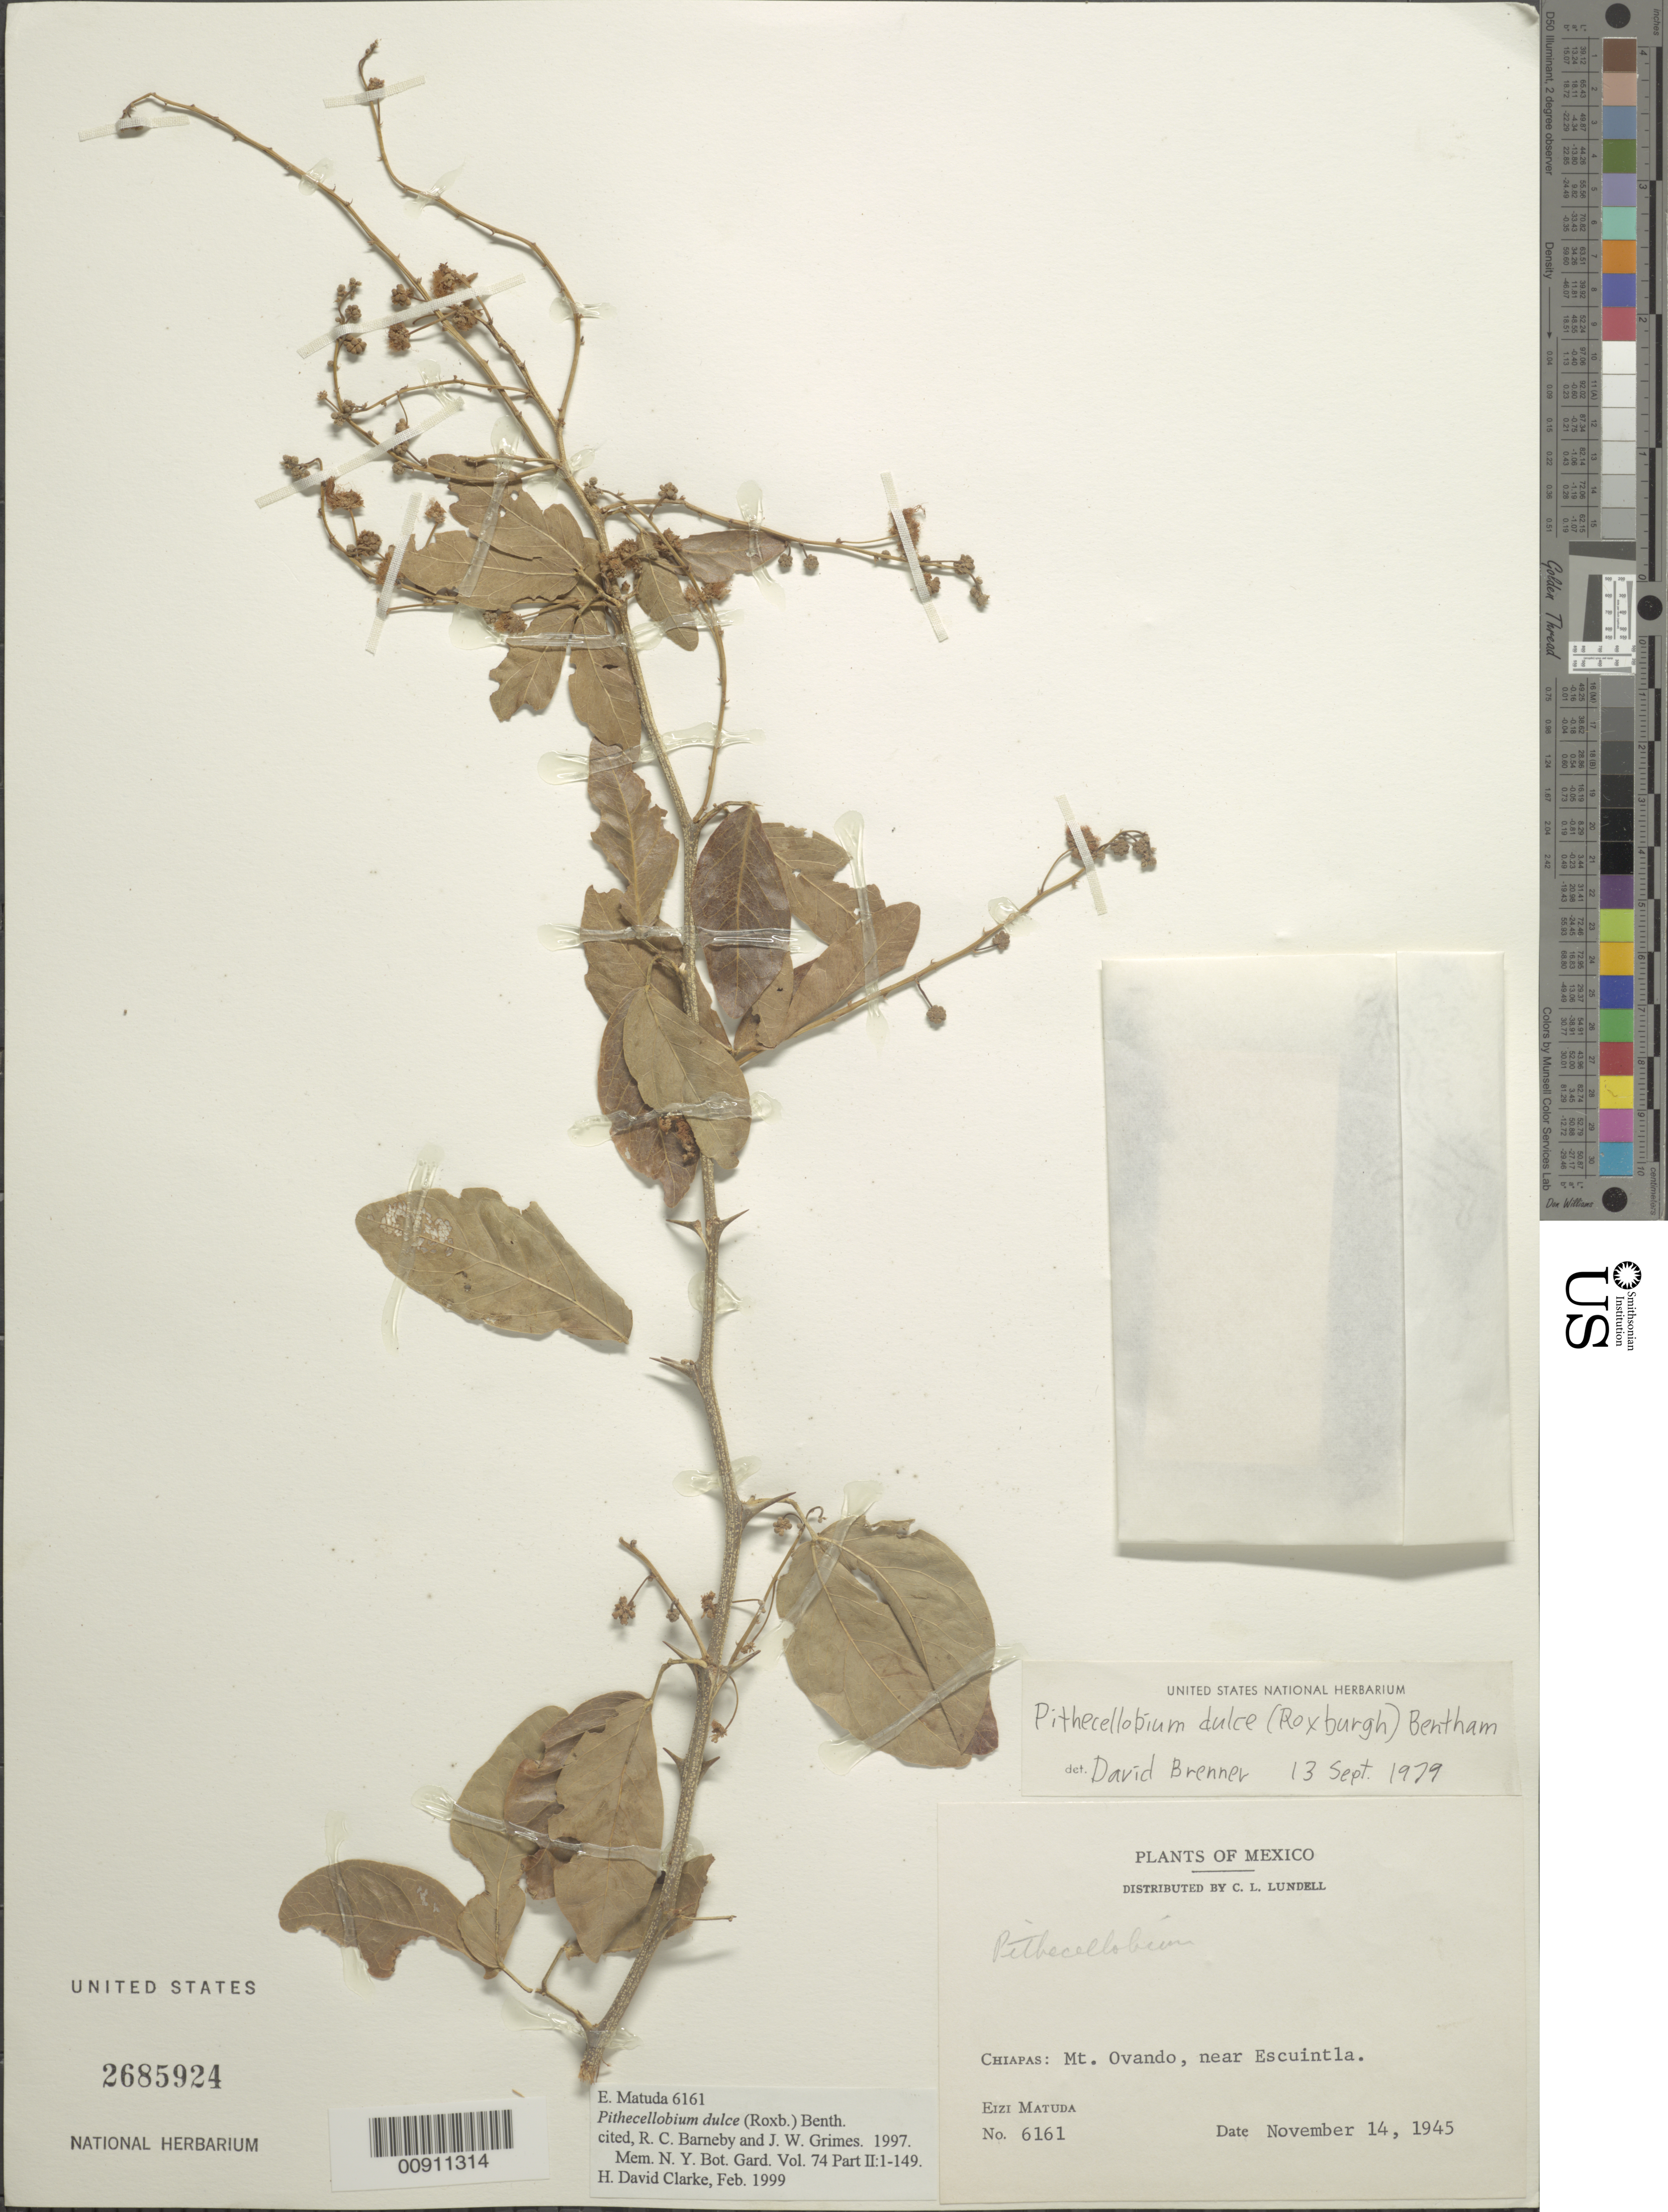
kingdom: Plantae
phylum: Tracheophyta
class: Magnoliopsida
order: Fabales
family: Fabaceae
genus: Pithecellobium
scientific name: Pithecellobium dulce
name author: (Roxb.) Benth.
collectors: E. Matuda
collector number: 6161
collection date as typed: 14 Nov 1945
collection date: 1945-11-14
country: Mexico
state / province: Chiapas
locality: Chiapas: Mt. Ovando, near Escuintla.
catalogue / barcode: US 2685924